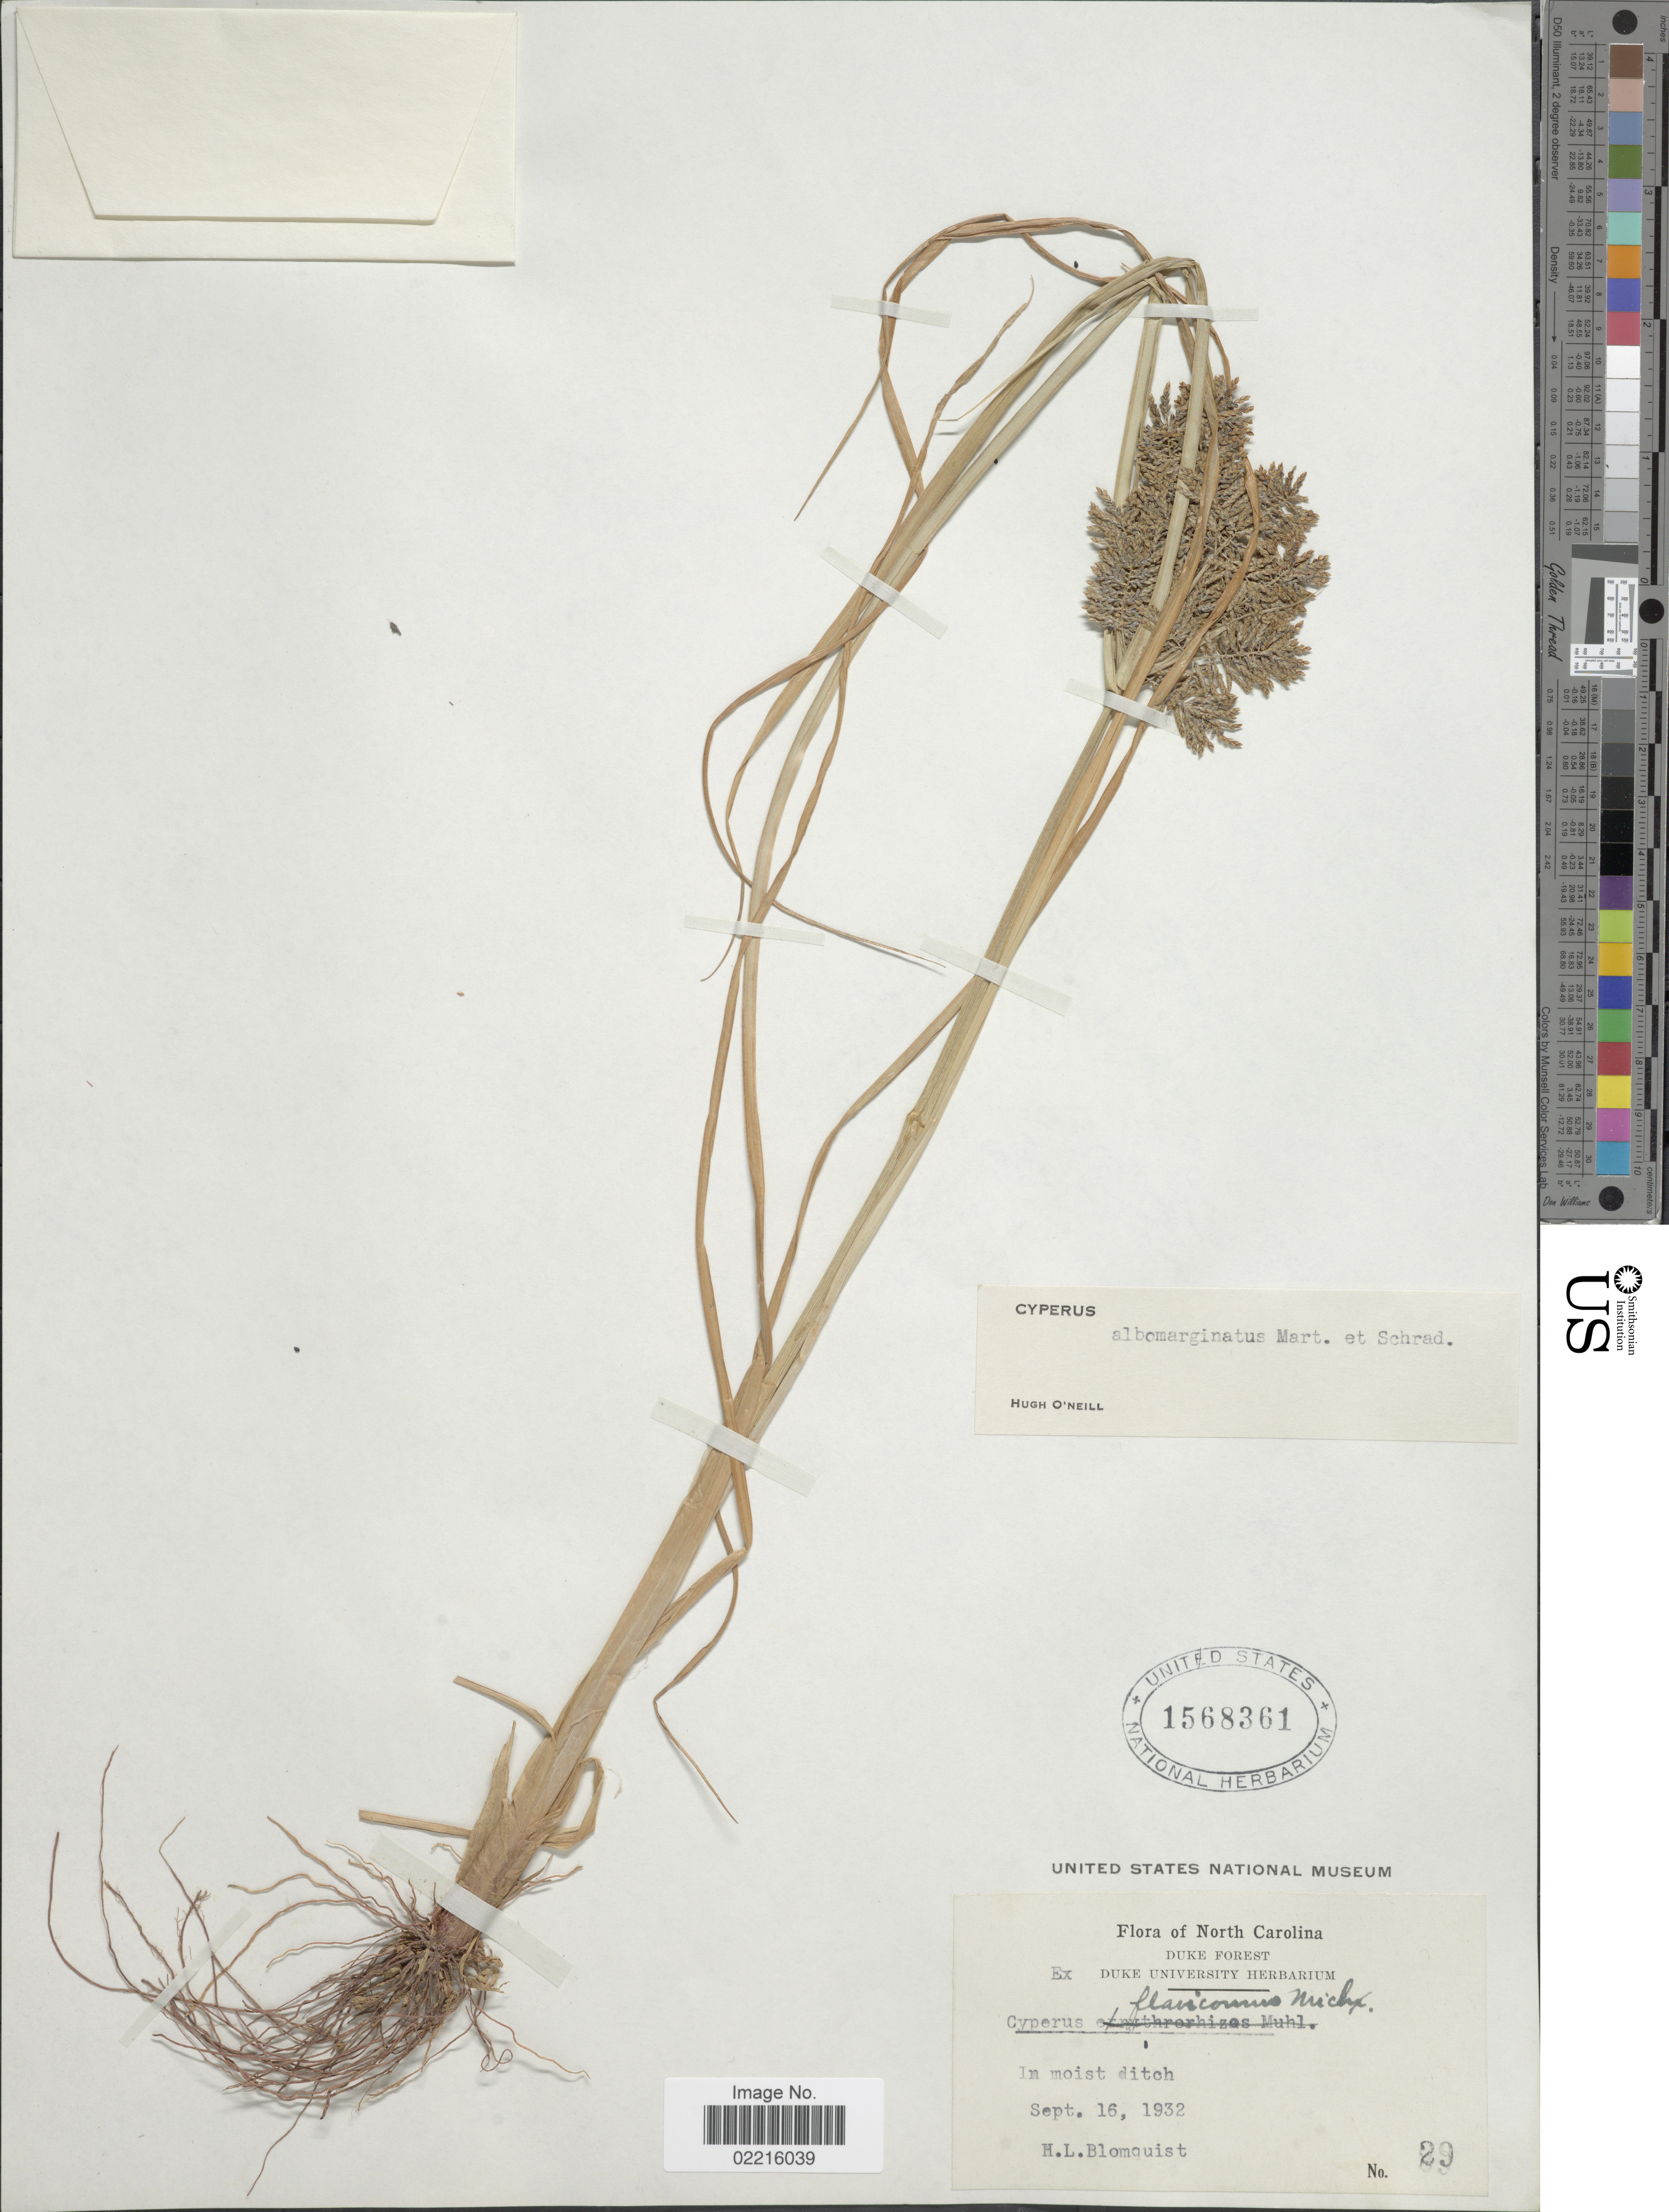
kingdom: Plantae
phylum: Tracheophyta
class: Liliopsida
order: Poales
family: Cyperaceae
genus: Cyperus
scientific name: Cyperus flavicomus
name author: Michx.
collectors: H. Blomquist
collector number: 29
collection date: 1932-09-16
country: United States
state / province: North Carolina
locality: In moist ditch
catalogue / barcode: US 1568361